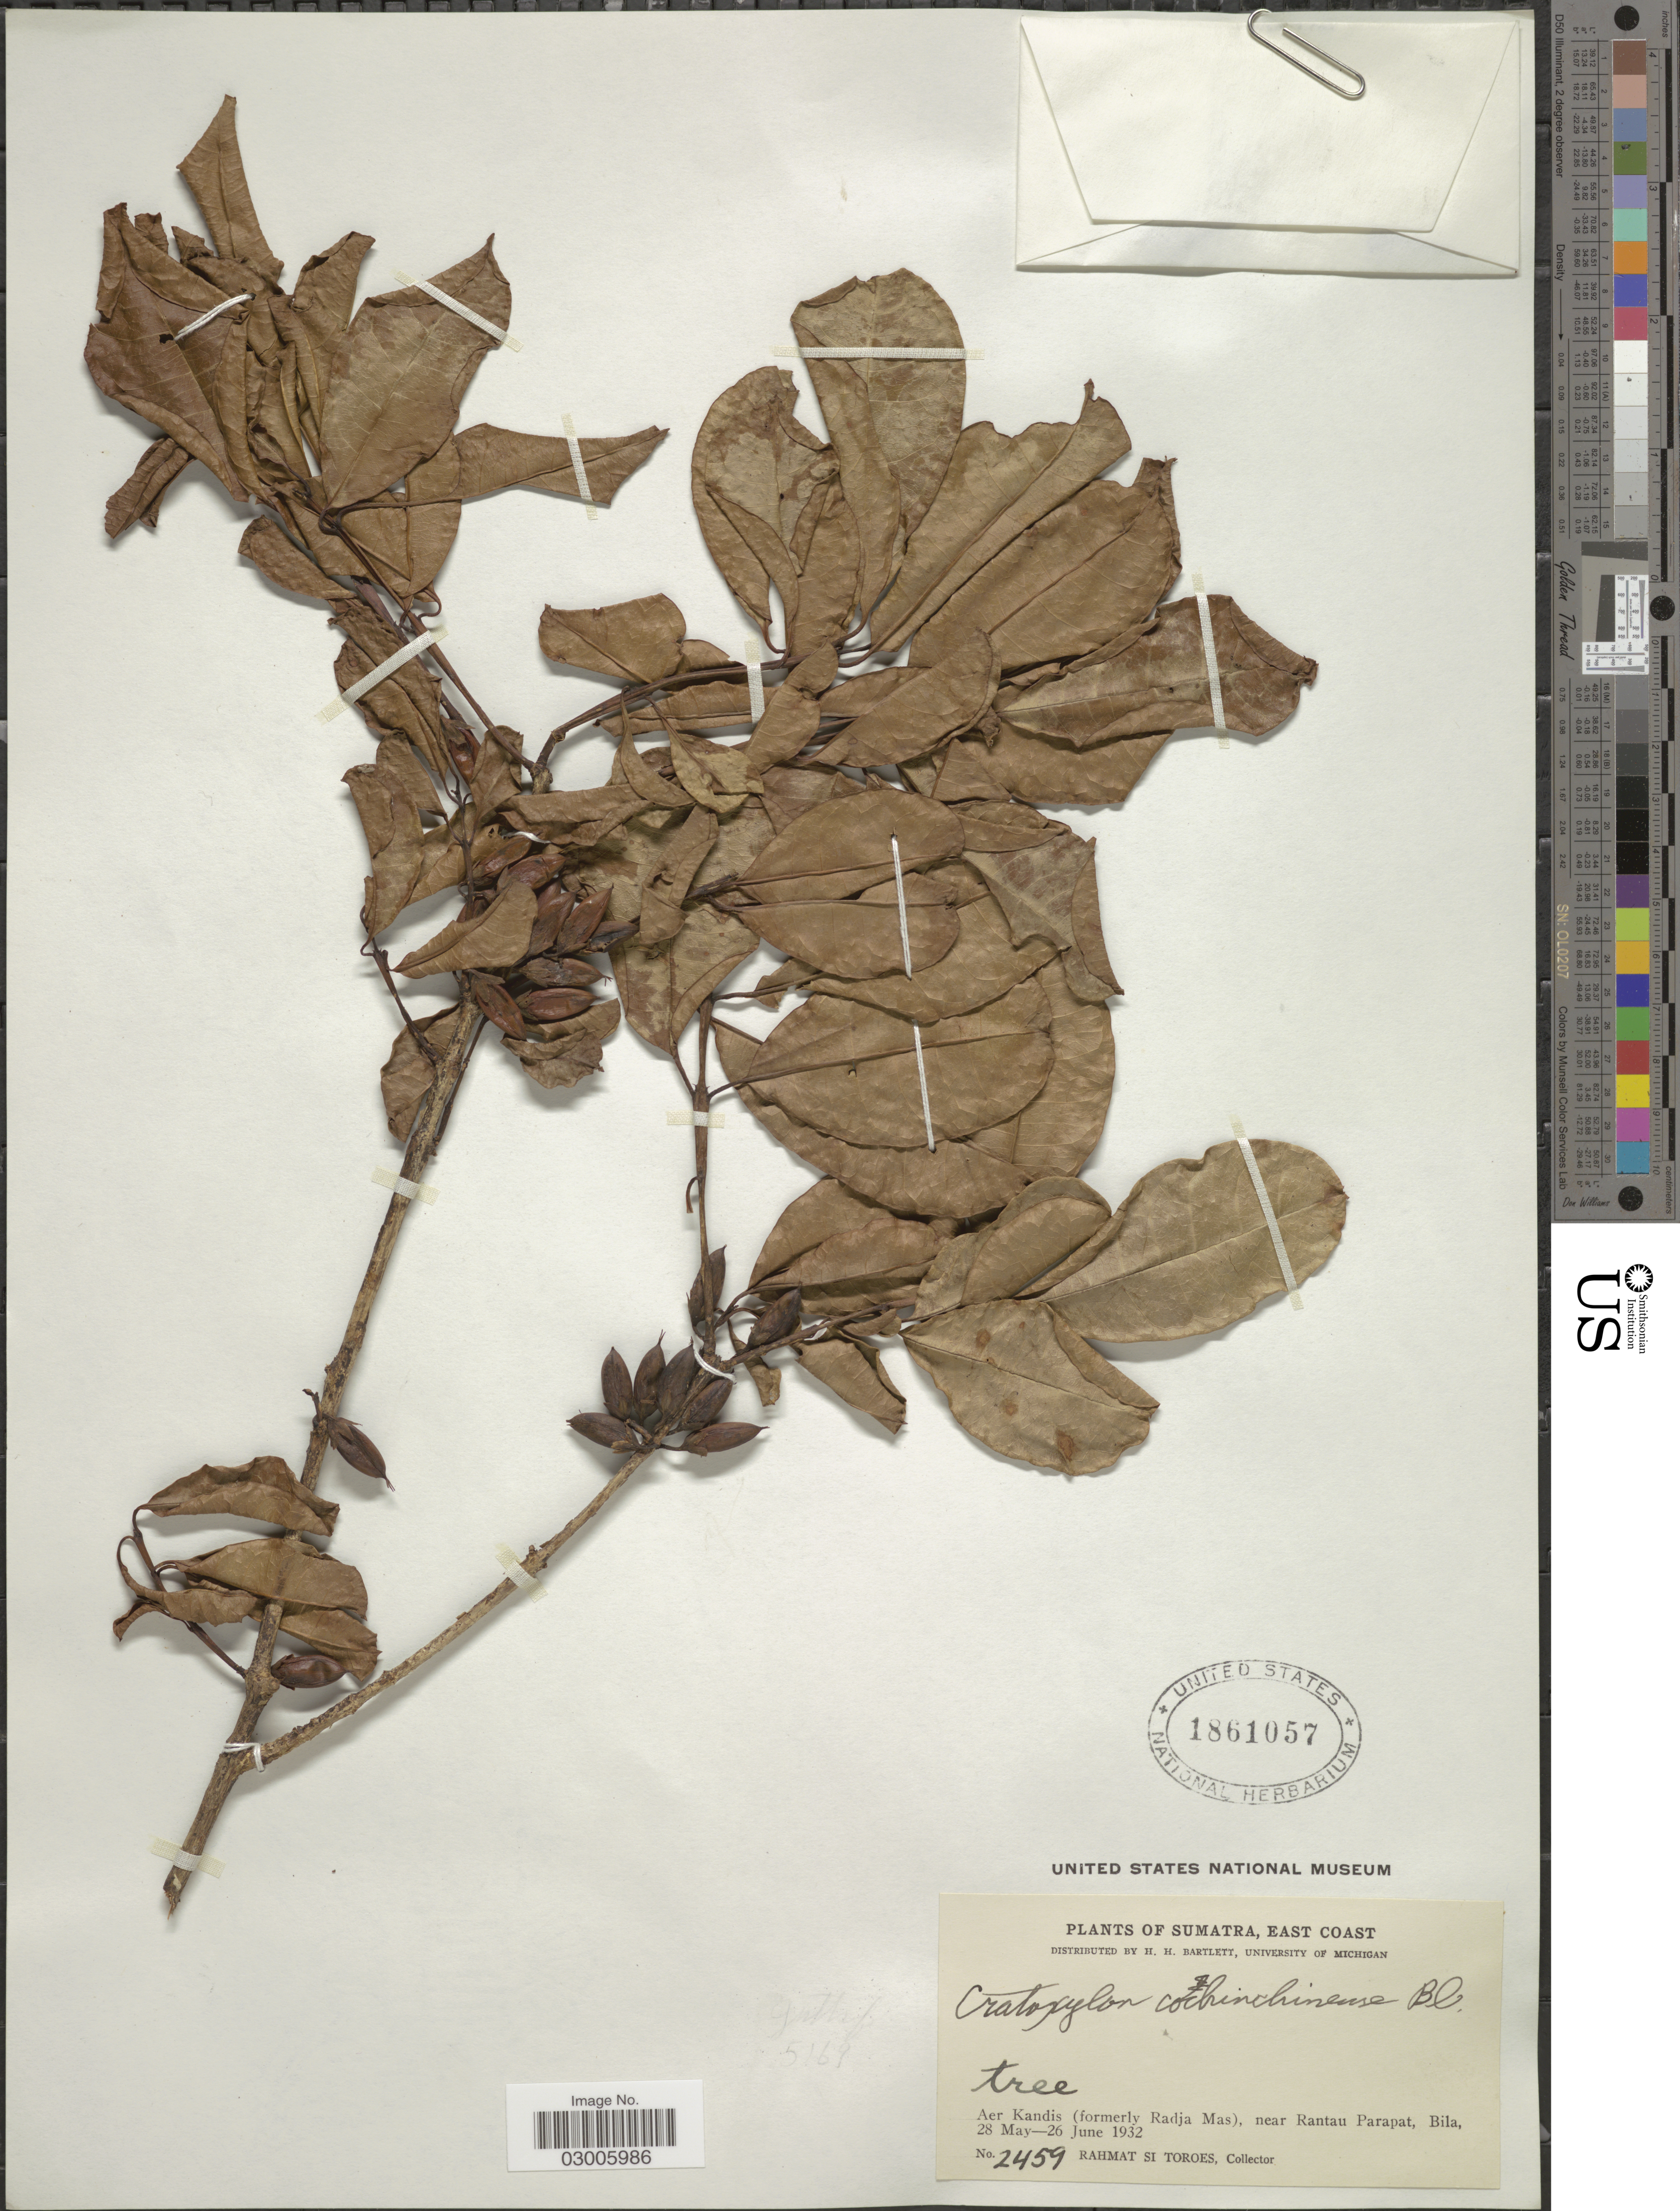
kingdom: Plantae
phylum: Tracheophyta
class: Magnoliopsida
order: Malpighiales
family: Hypericaceae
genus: Cratoxylum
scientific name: Cratoxylum cochinchinense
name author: (Lour.) Blume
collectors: Rahmat Si Boeea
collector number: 2459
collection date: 1932-05-28/1932-06-26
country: Indonesia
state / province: Sumatra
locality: East Coast. Aer Kandis (formerly Radja Mas), near Rantau Parapat, Bila.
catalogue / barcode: US 1861057